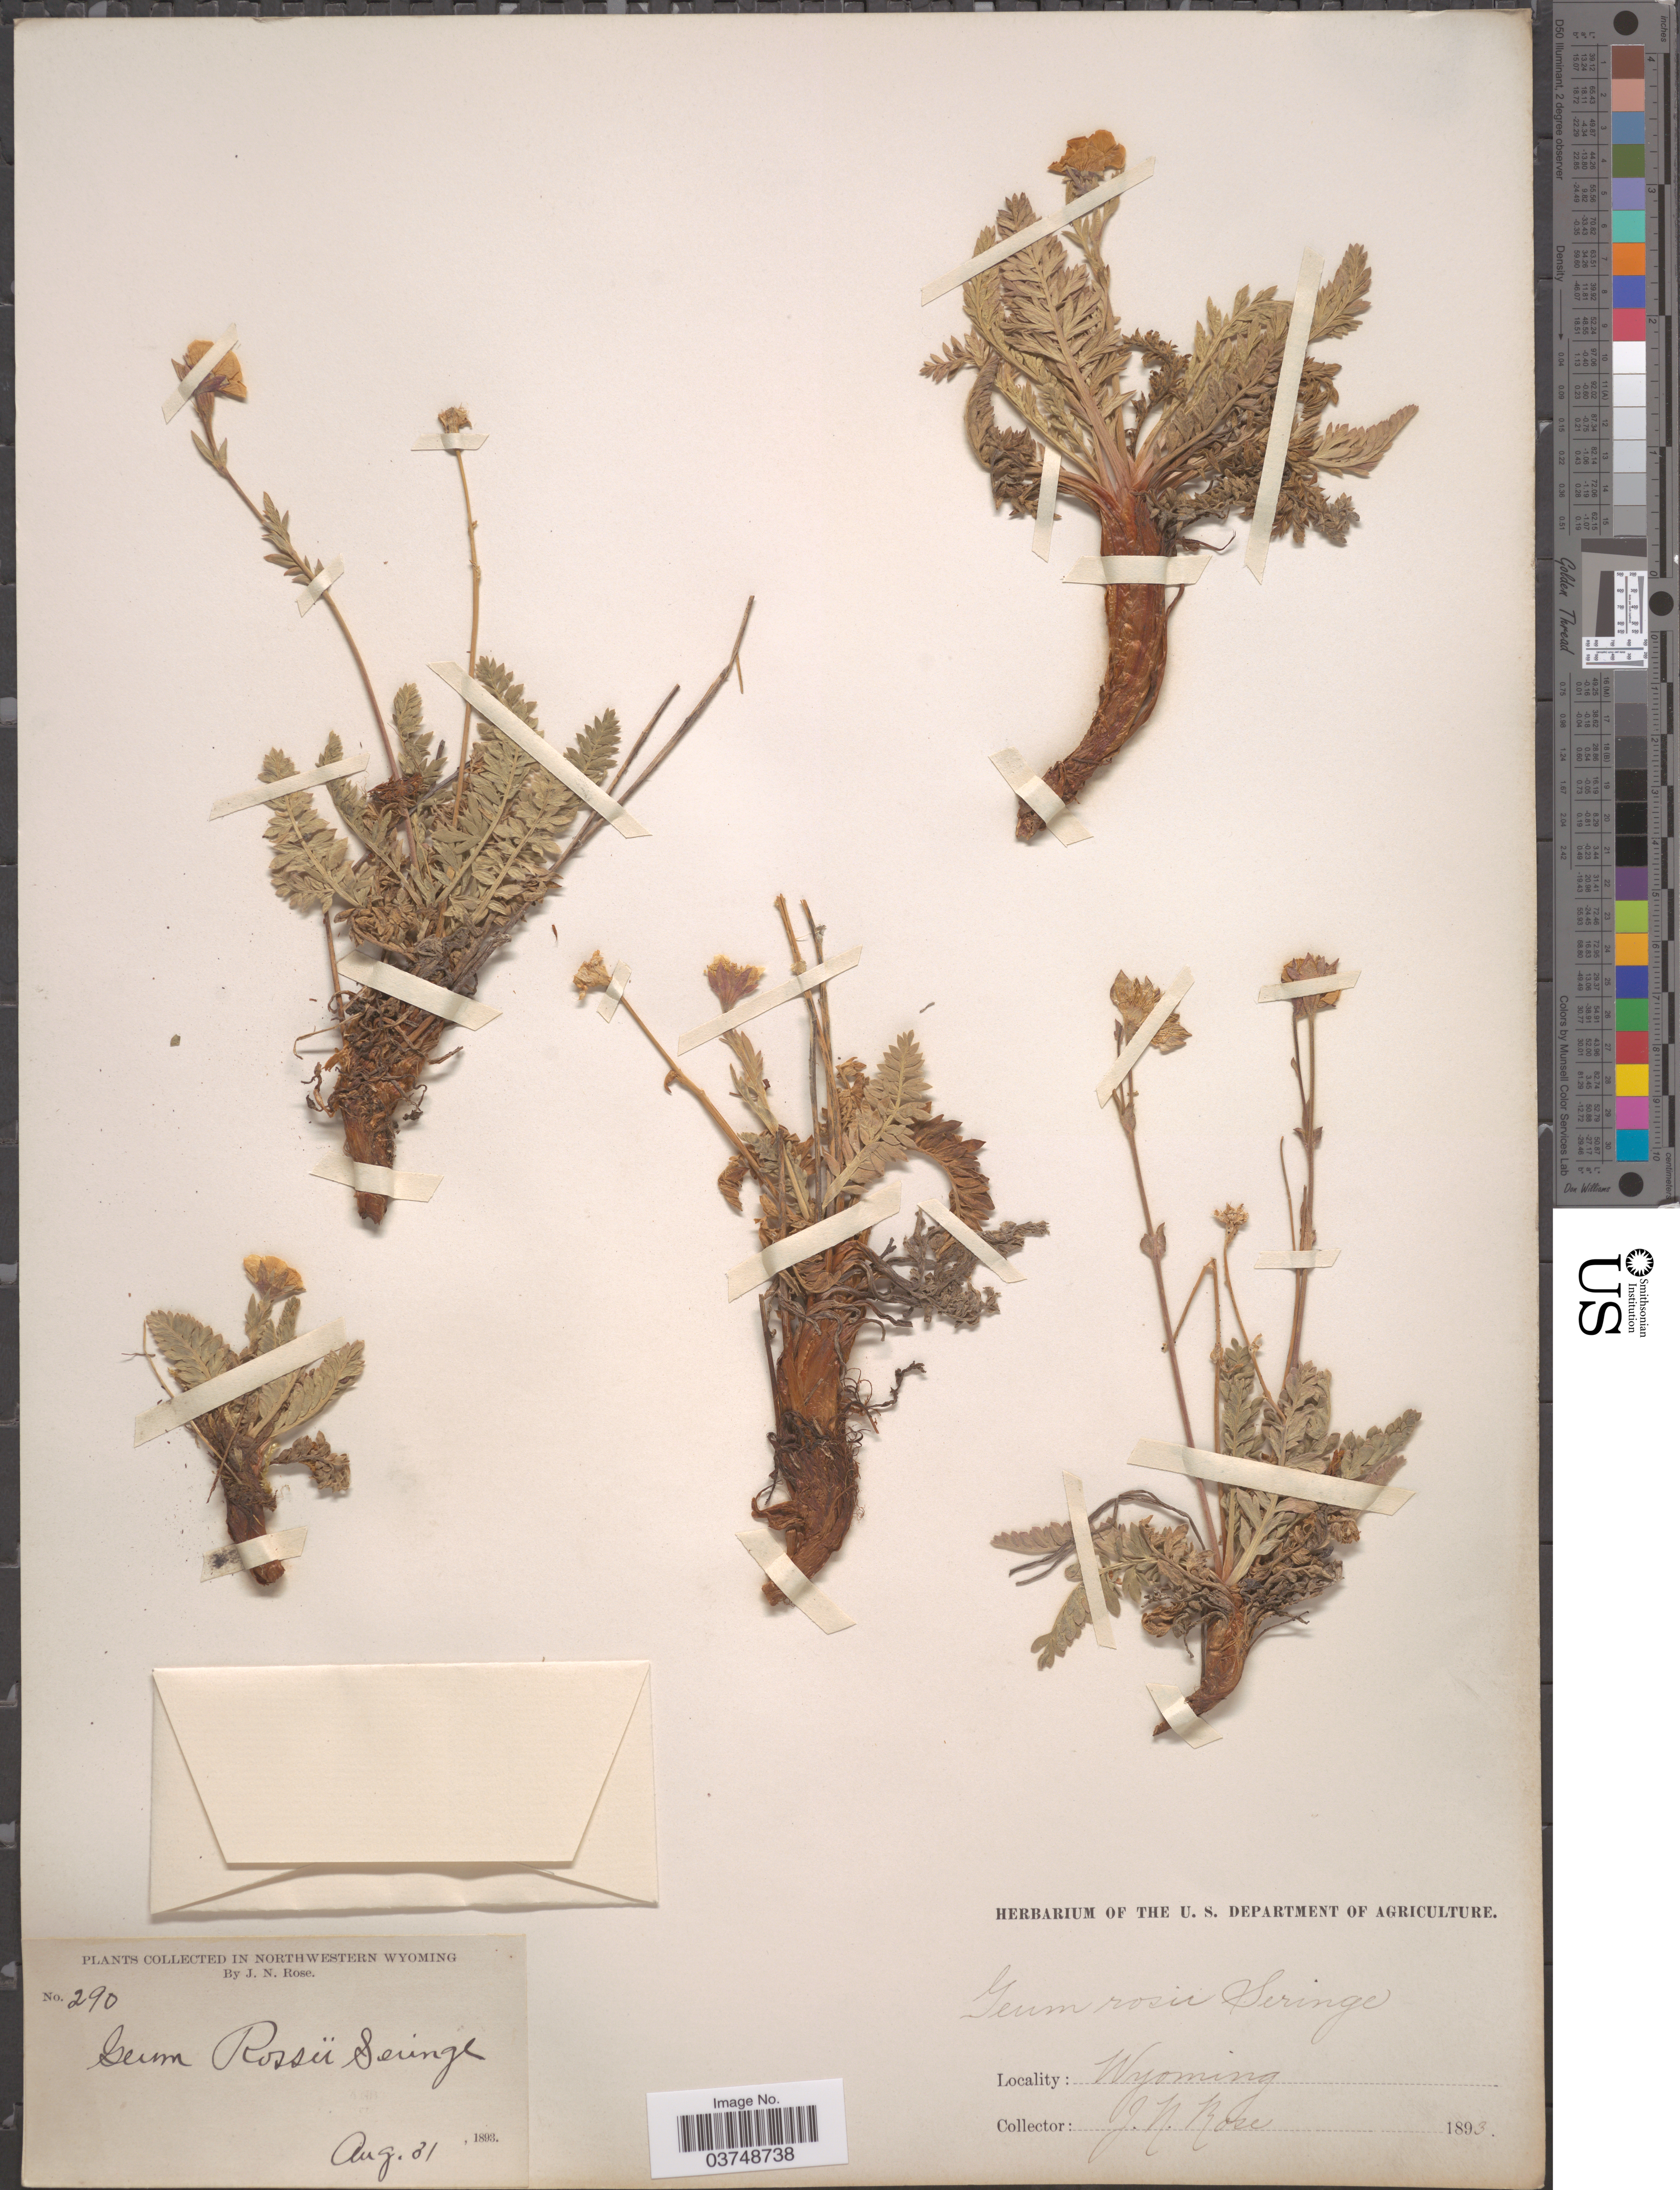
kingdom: Plantae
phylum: Tracheophyta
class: Magnoliopsida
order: Rosales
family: Rosaceae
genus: Geum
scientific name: Geum rossii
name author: (R. Br.) Ser.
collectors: J. N. Rose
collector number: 290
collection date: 1893-08-31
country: United States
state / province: Wyoming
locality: Northwestern Wyoming.